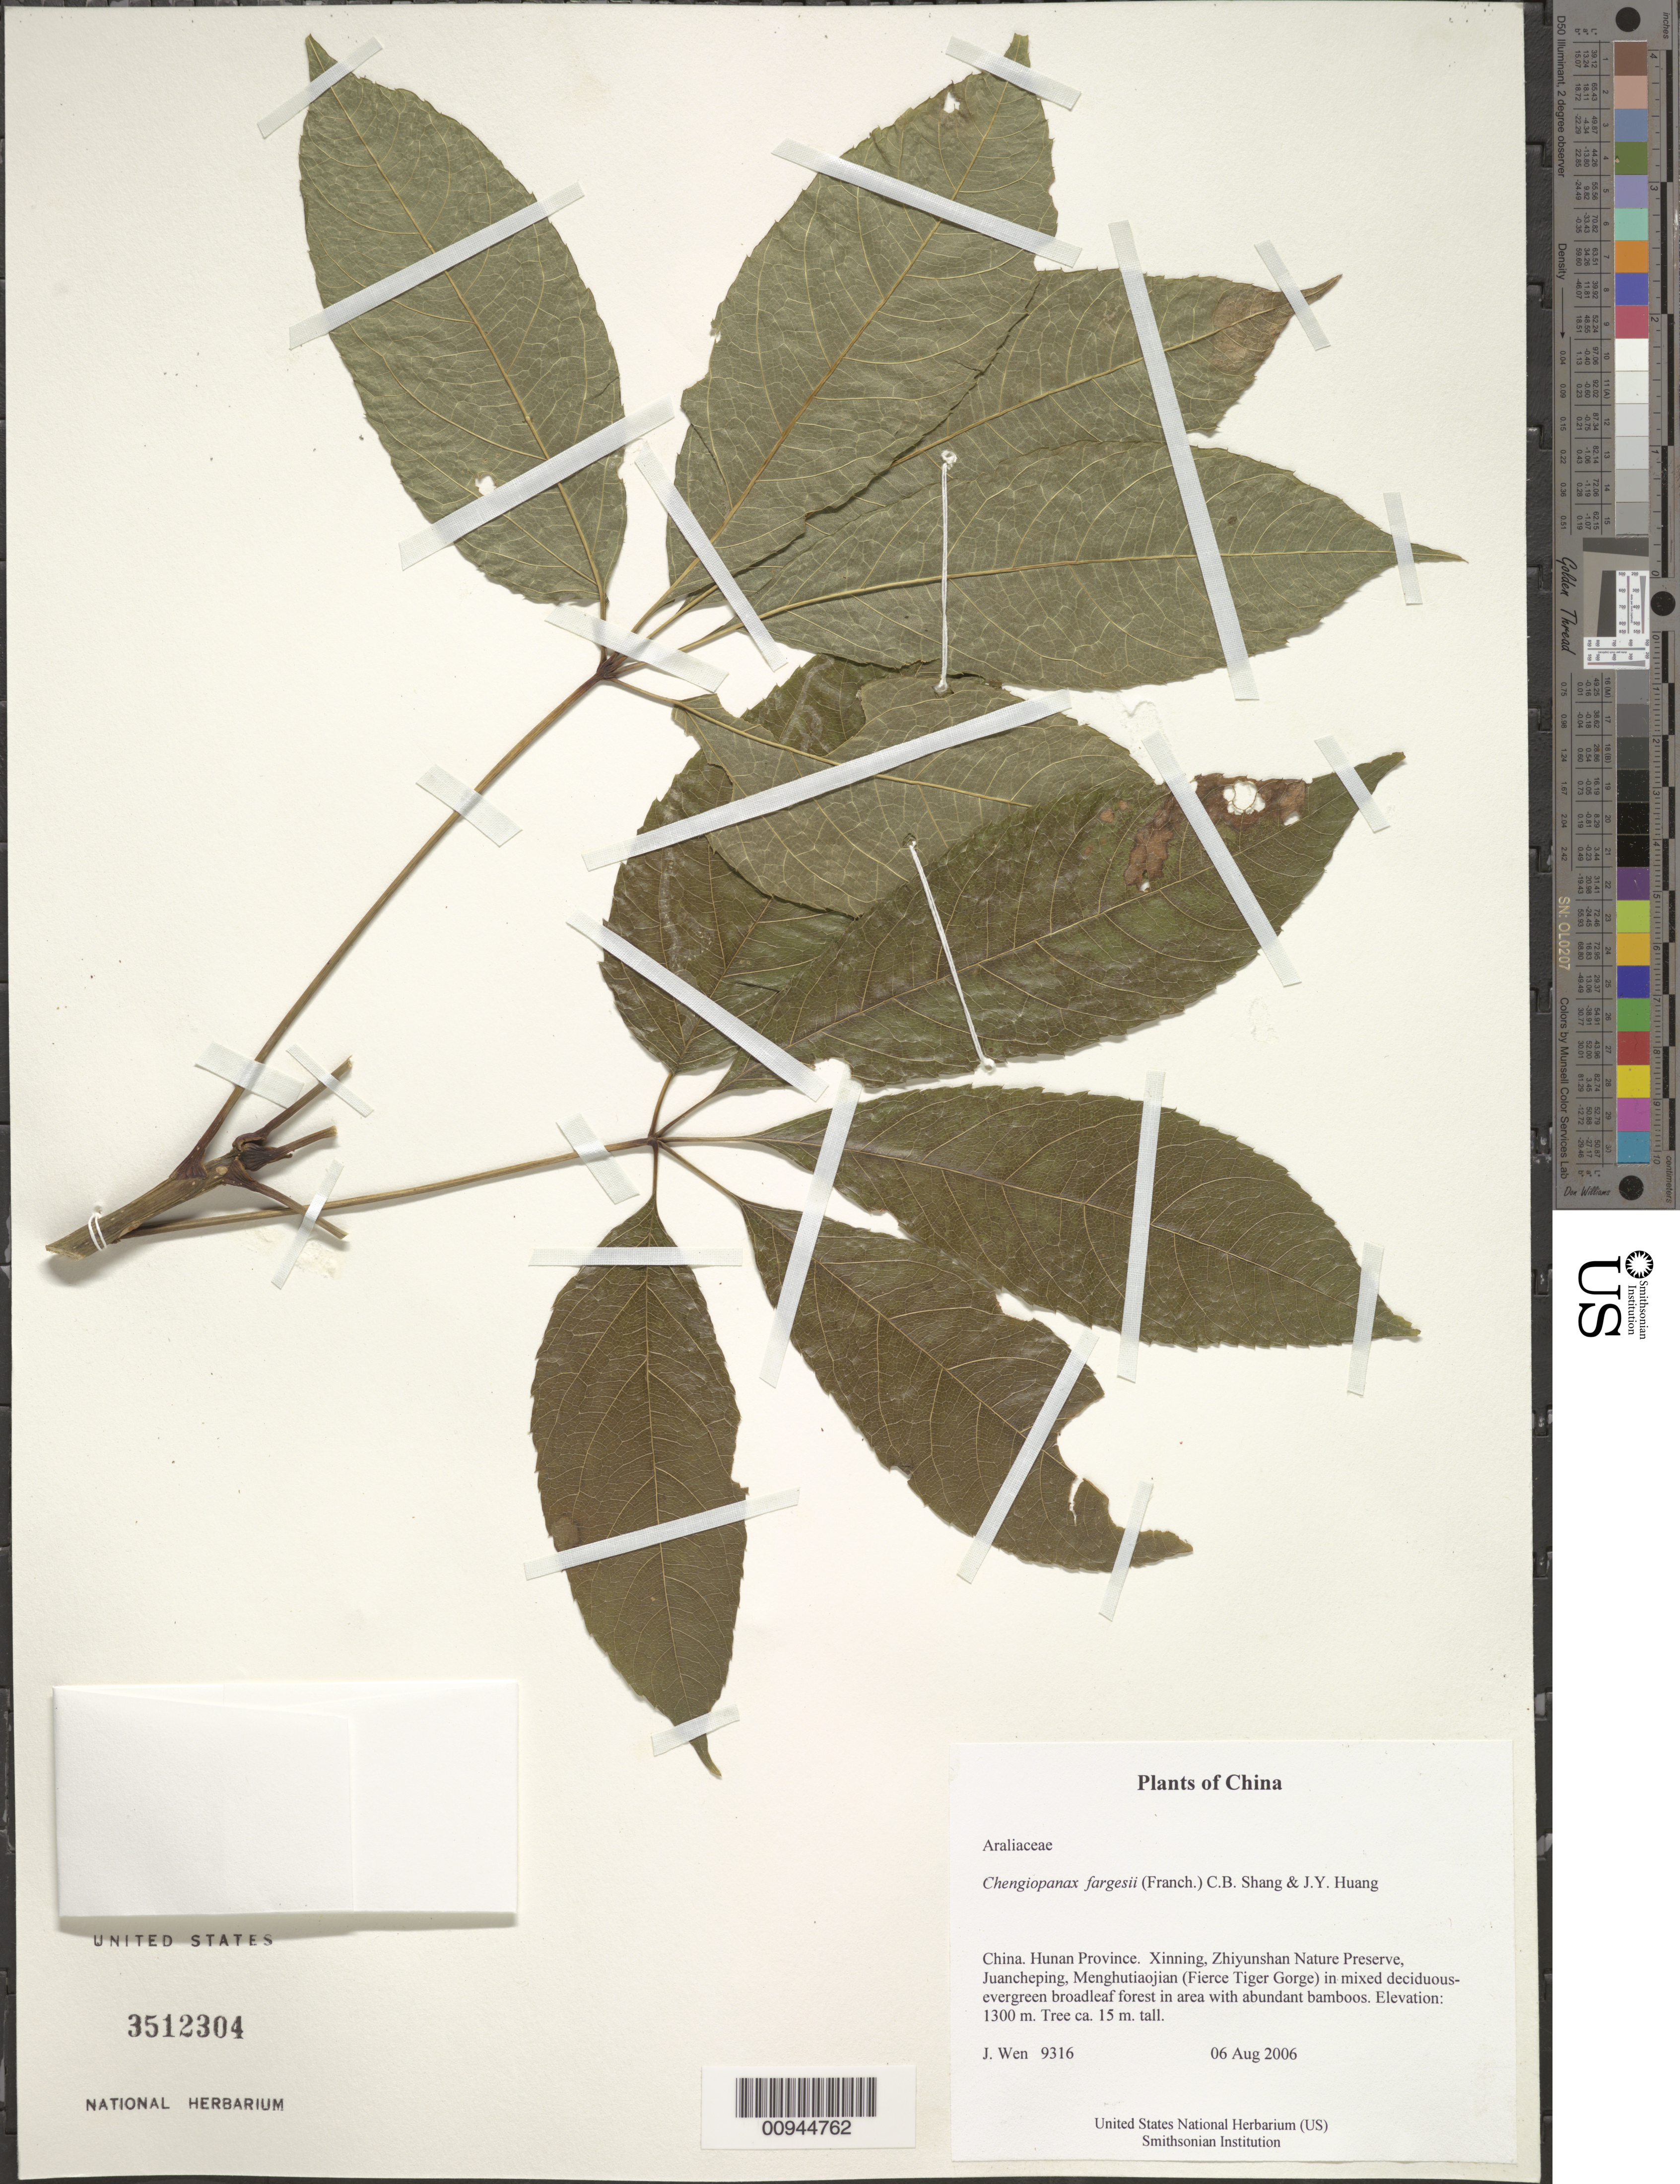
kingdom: Plantae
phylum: Tracheophyta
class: Magnoliopsida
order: Apiales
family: Araliaceae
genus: Chengiopanax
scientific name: Chengiopanax fargesii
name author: (Franch.) C.B. Shang & J.Y. Huang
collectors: J. Wen & S. Wu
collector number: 9316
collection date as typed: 06 Aug 2006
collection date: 2006-08-06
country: China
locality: Hunan Province. Xinning, Zhiyunshan Nature Preserve, Juancheping, Menghutiaojian (Fierce Tiger Gorge) in mixed deciduous-evergreen broadleaf forest in area with abundant bamboos.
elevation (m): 1300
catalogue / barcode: US 3512304